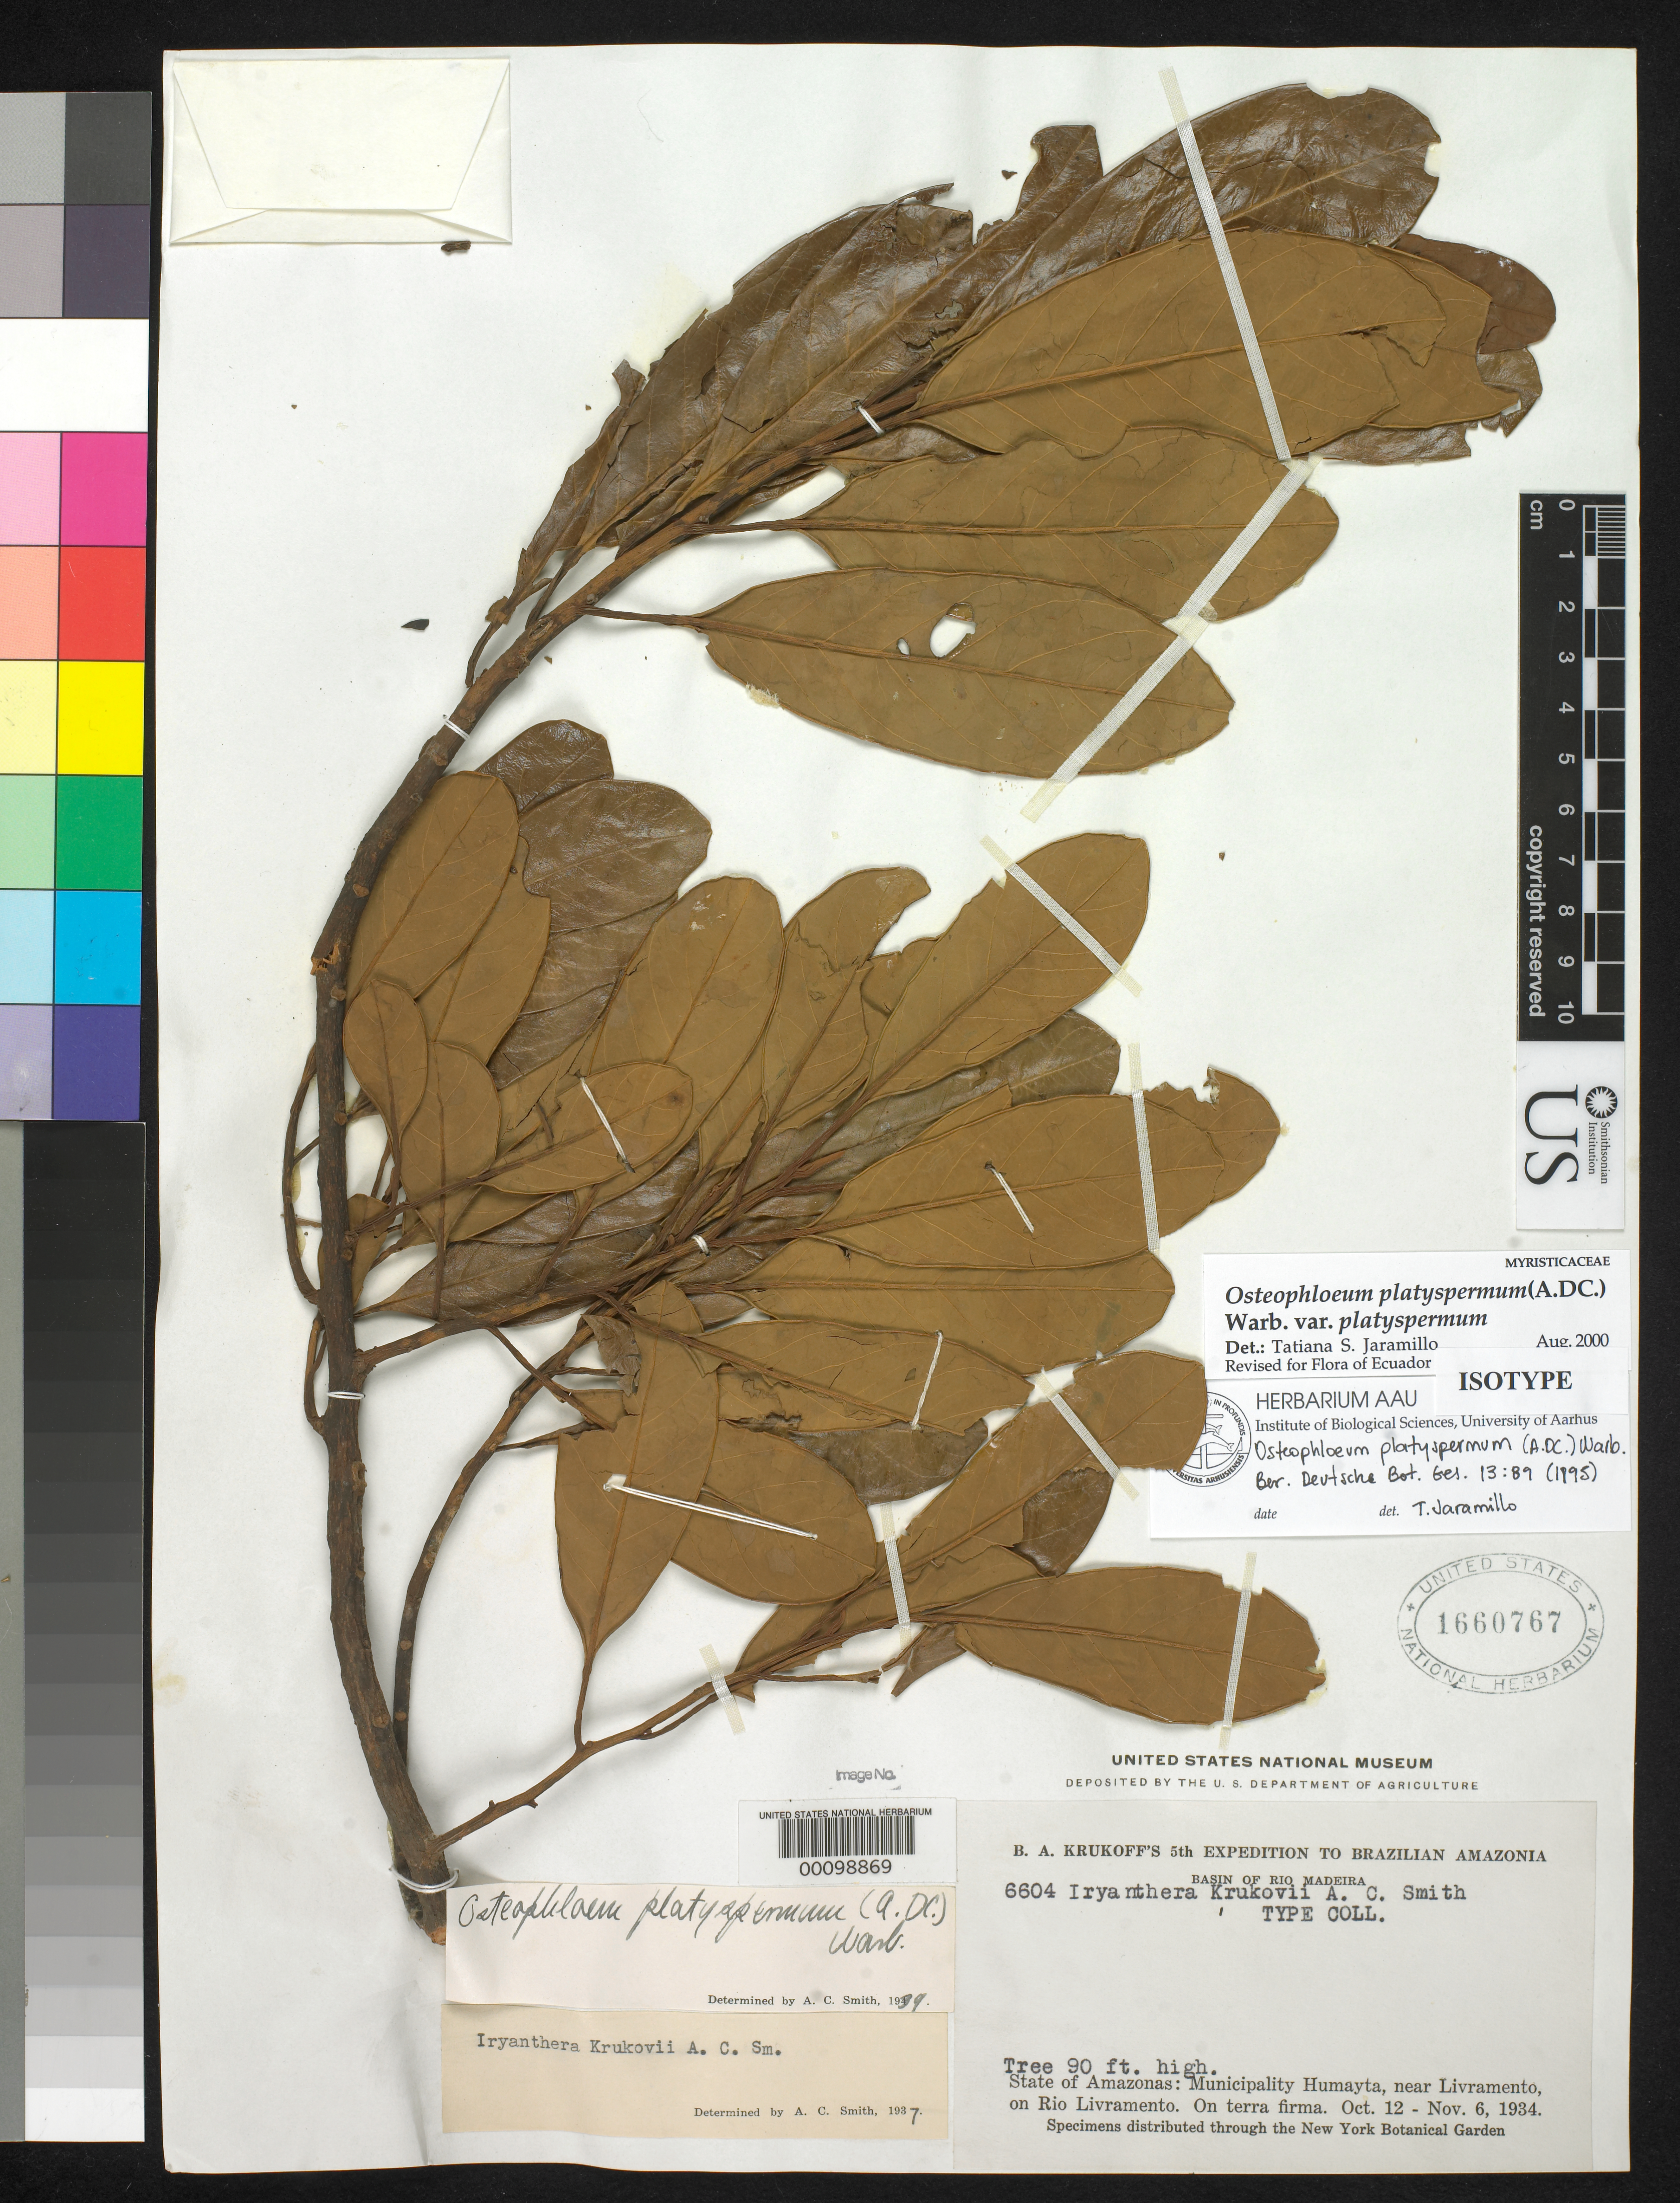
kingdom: Plantae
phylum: Tracheophyta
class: Magnoliopsida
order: Magnoliales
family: Myristicaceae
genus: Iryanthera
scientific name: Iryanthera krukovii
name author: A.C. Sm.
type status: Isotype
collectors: B. A. Krukoff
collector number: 6604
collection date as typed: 12 Oct 1934 to 06 Nov 1934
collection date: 1934-10-12/1934-11-06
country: Brazil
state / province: Amazonas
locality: Humayata, near Livramento on Rio Livramento.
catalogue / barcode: US 1660767